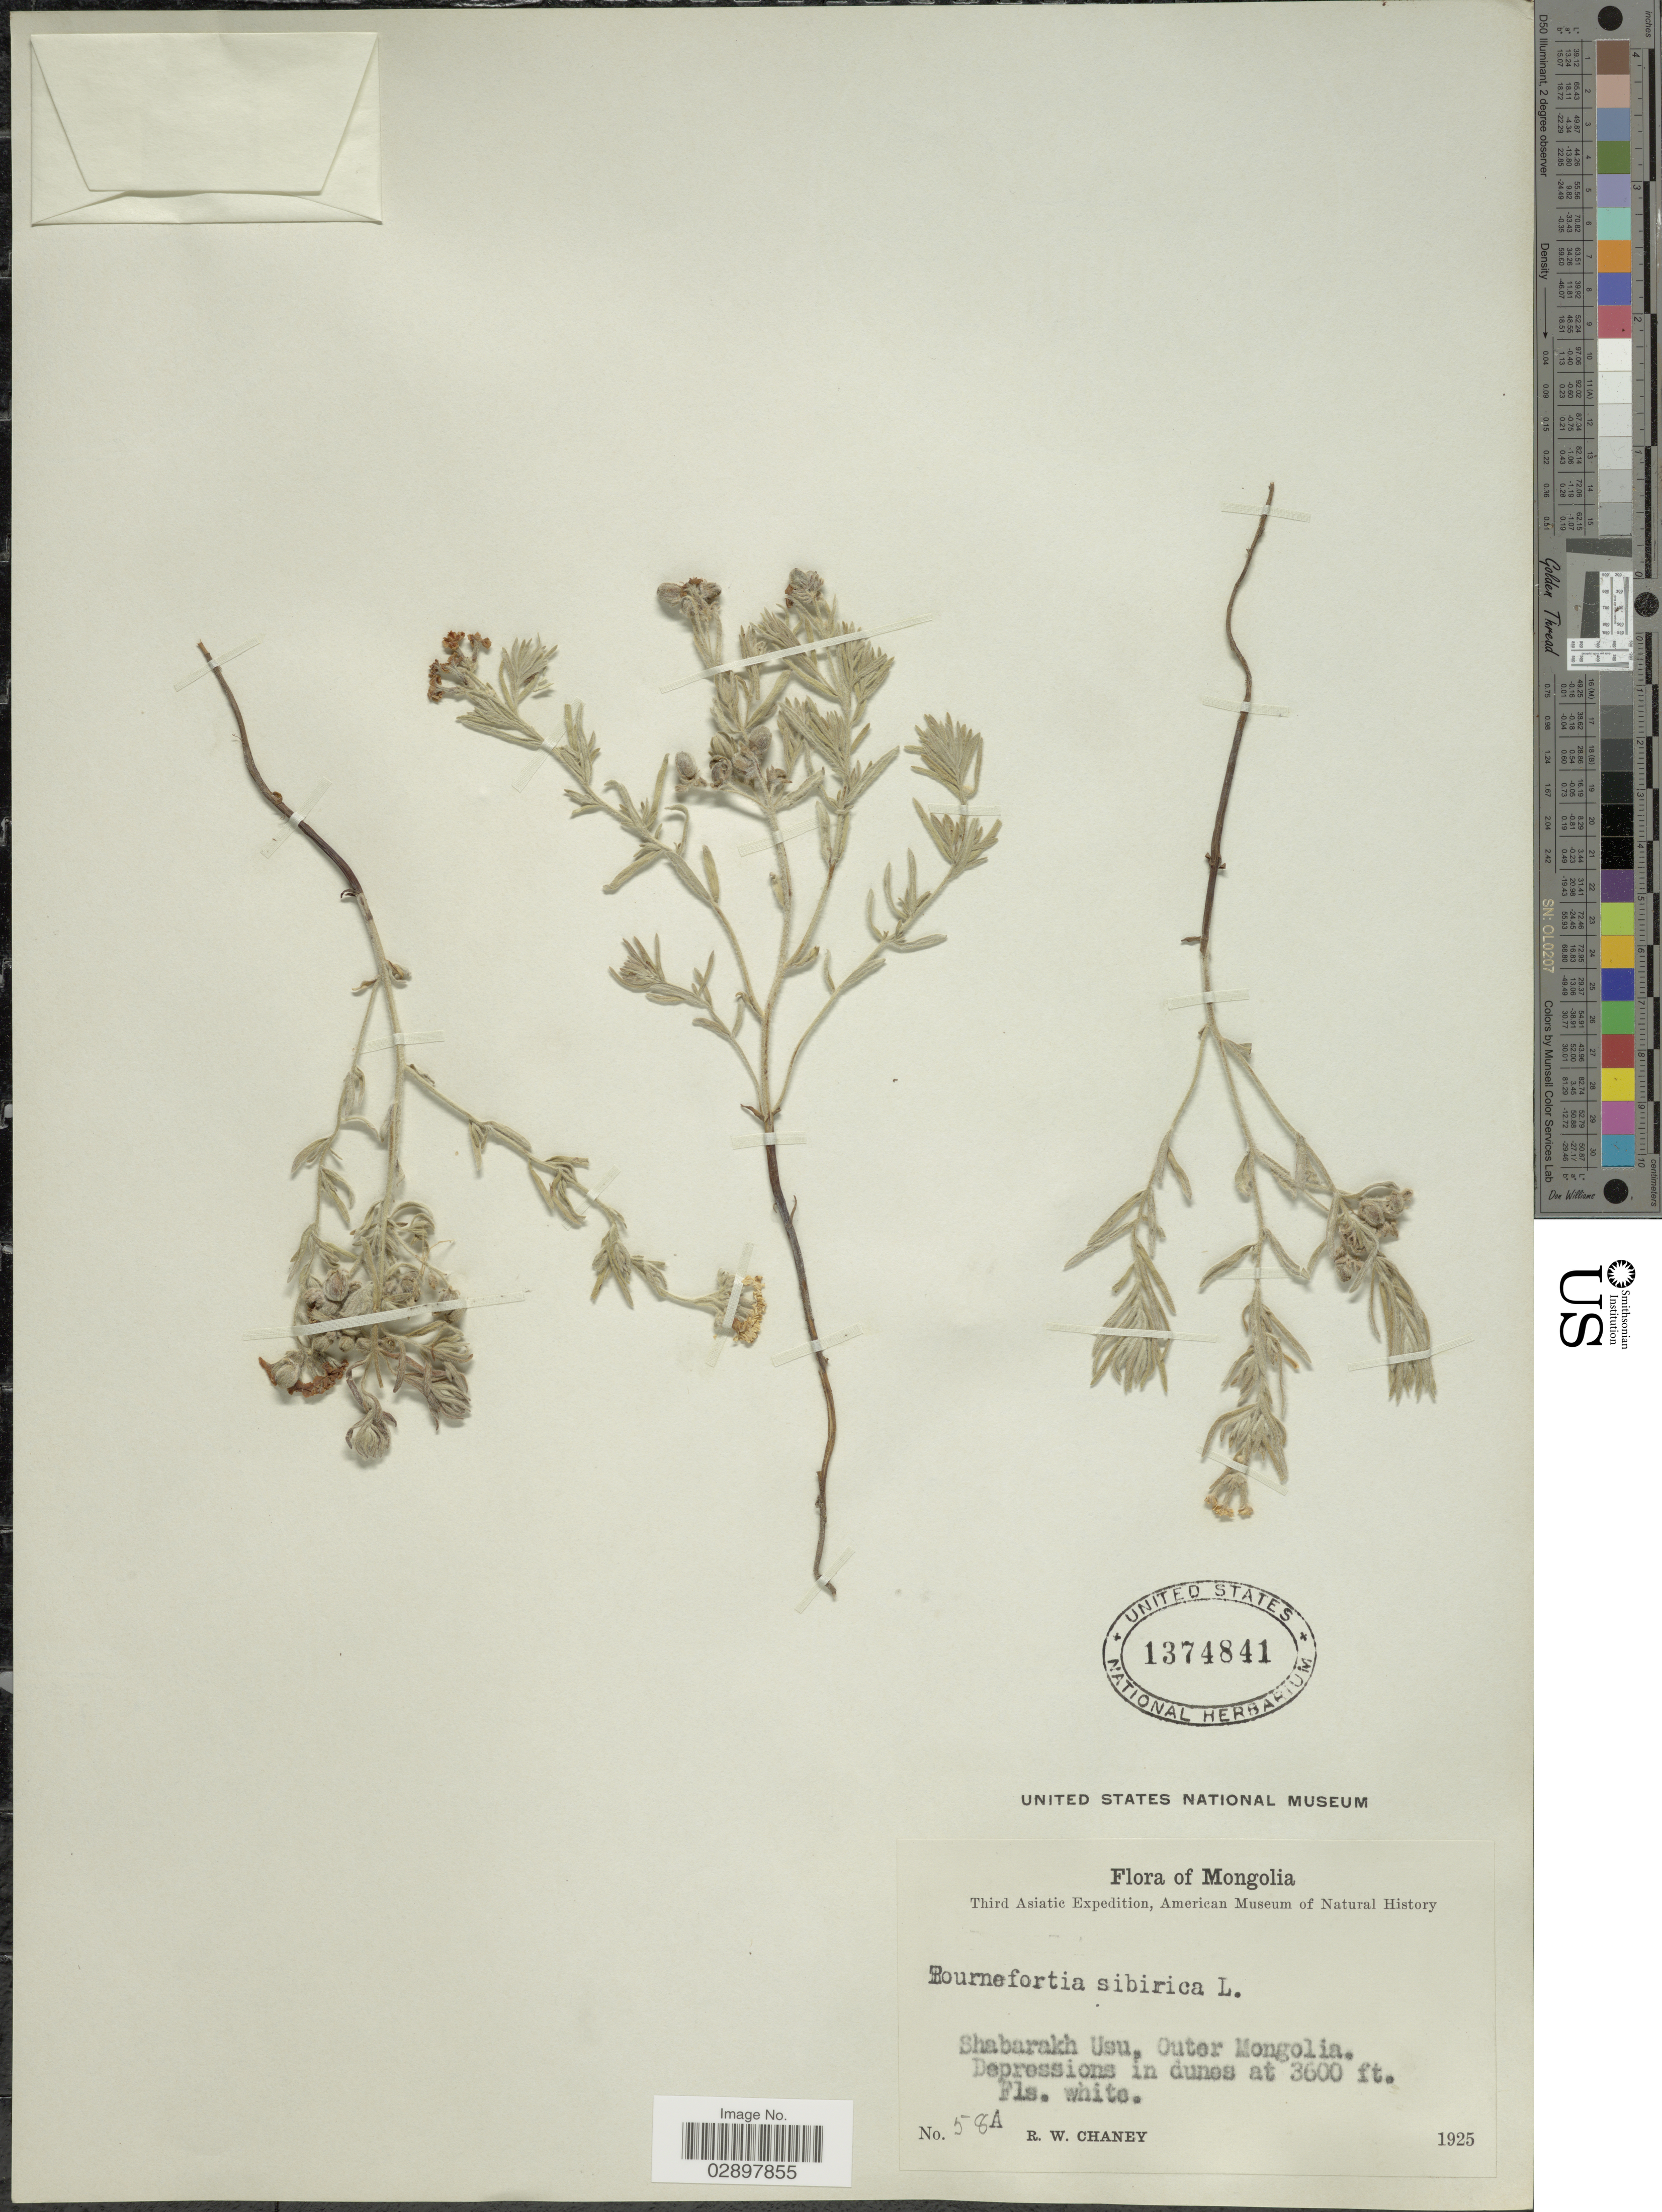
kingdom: Plantae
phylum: Tracheophyta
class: Magnoliopsida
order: Boraginales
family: Heliotropiaceae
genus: Tournefortia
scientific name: Tournefortia sibirica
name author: L.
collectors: R. Chaney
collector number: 58A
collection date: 1925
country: Mongolia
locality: Shabarakh Usu, Outer Mongolia.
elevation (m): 1097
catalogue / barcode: US 1374841